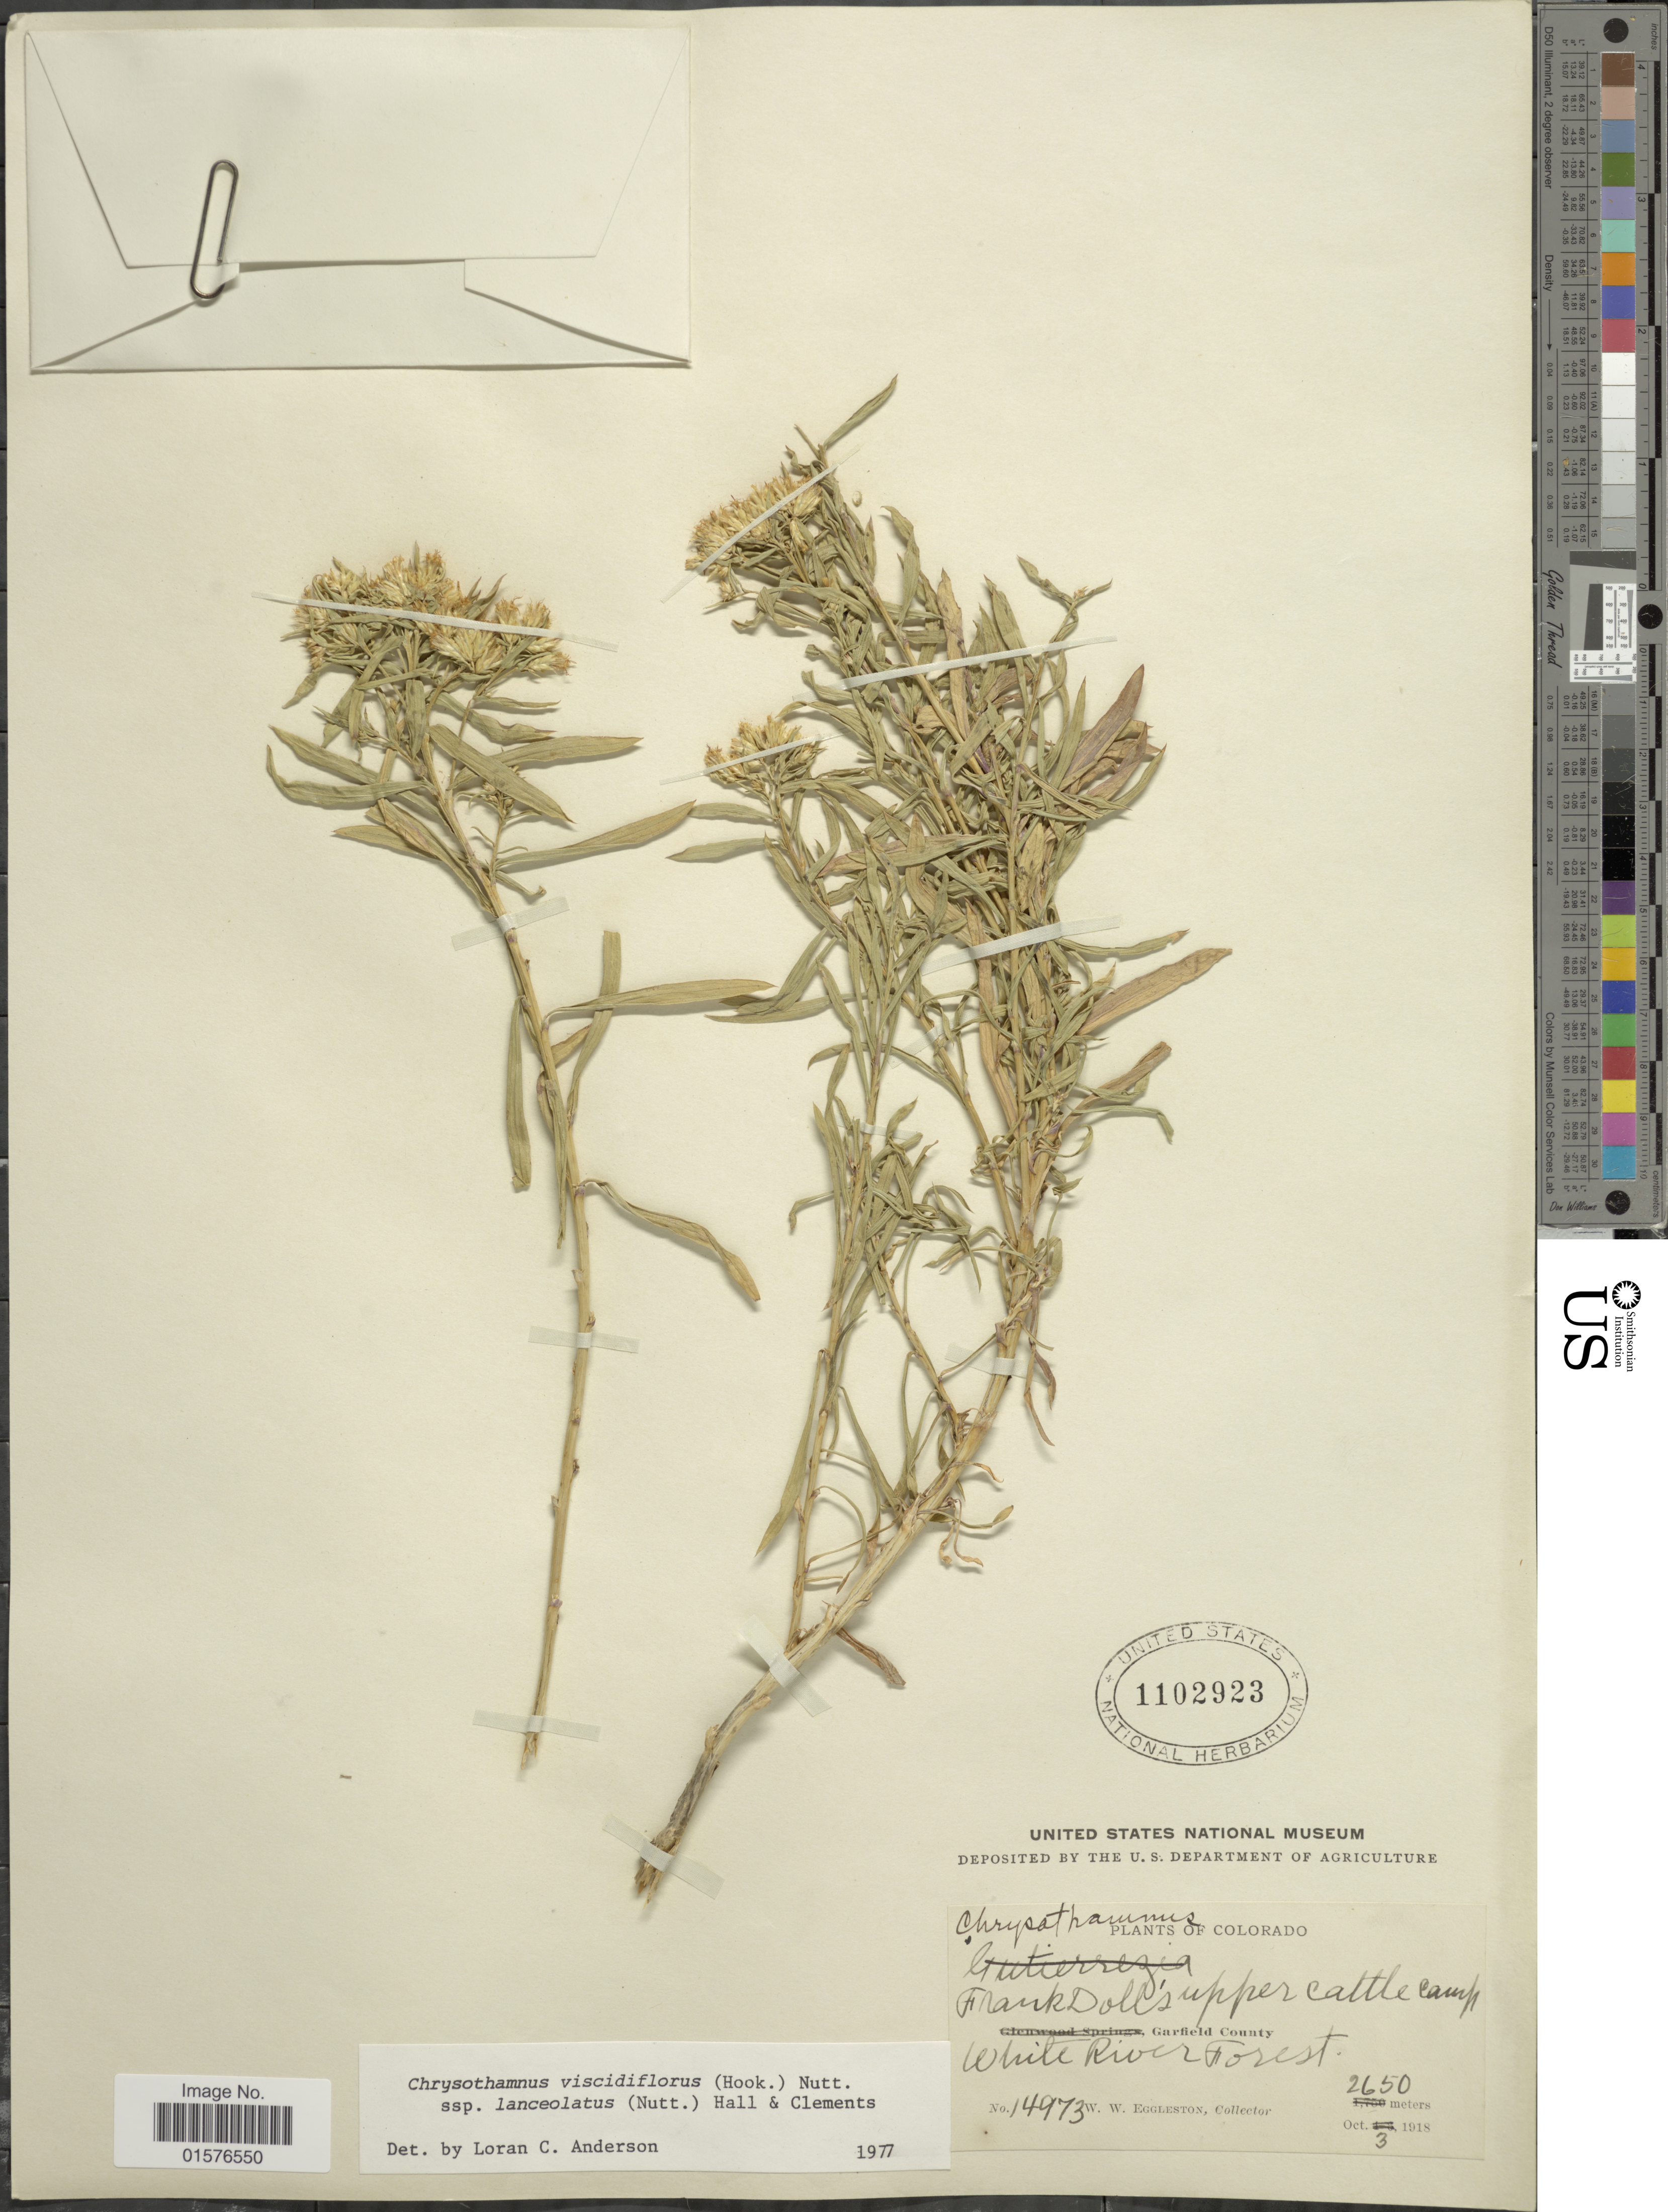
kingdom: Plantae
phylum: Tracheophyta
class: Magnoliopsida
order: Asterales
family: Asteraceae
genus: Chrysothamnus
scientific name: Chrysothamnus viscidiflorus subsp. lanceolatus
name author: (Nutt.) H.M. Hall & Clem.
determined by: Urbatsch, Lowell E., Curator (LSU), Louisiana State University (UNITED STATES)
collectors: W. W. Eggleston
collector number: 14973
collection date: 1918-10-03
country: United States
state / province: Colorado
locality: Frank Dolls upper Cattle Camp. Garfield County, Whiel River.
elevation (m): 2650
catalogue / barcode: US 1102923